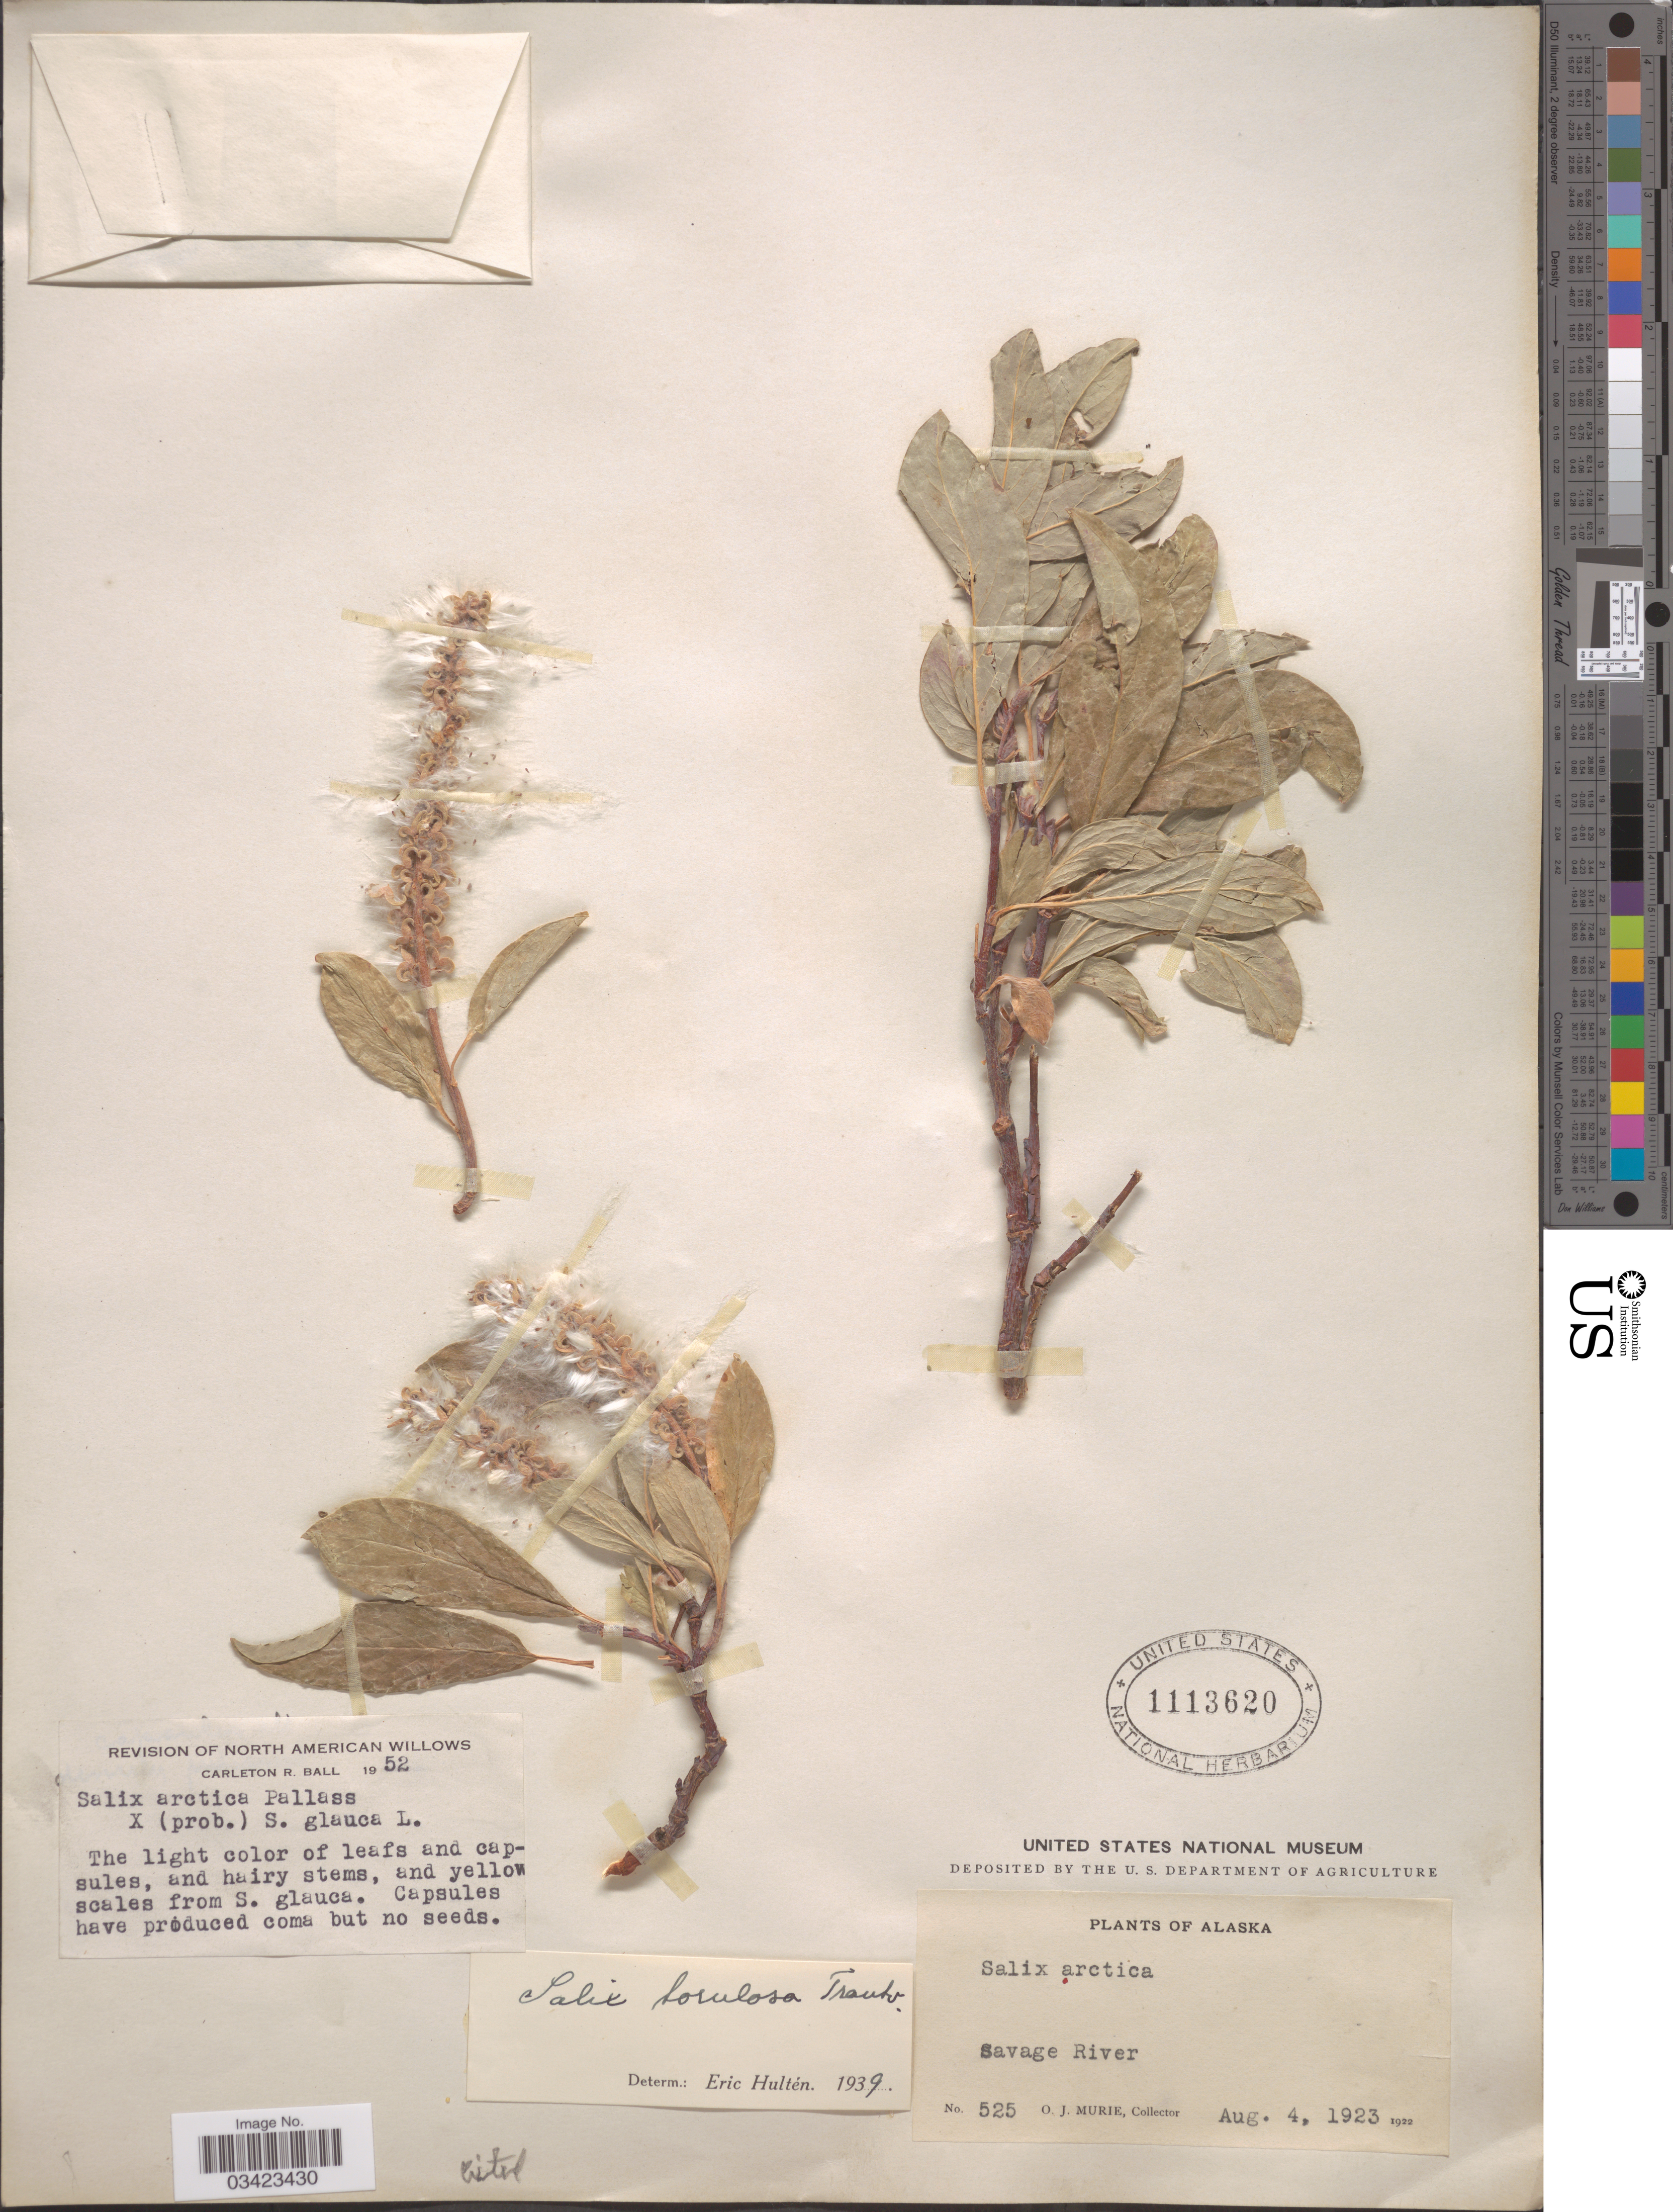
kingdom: Plantae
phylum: Tracheophyta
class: Magnoliopsida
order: Malpighiales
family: Salicaceae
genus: Salix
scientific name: Salix arctica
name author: Pall.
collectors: O. Murie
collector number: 525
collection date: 1923-08-04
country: United States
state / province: Alaska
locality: Savage River.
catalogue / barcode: US 1113620